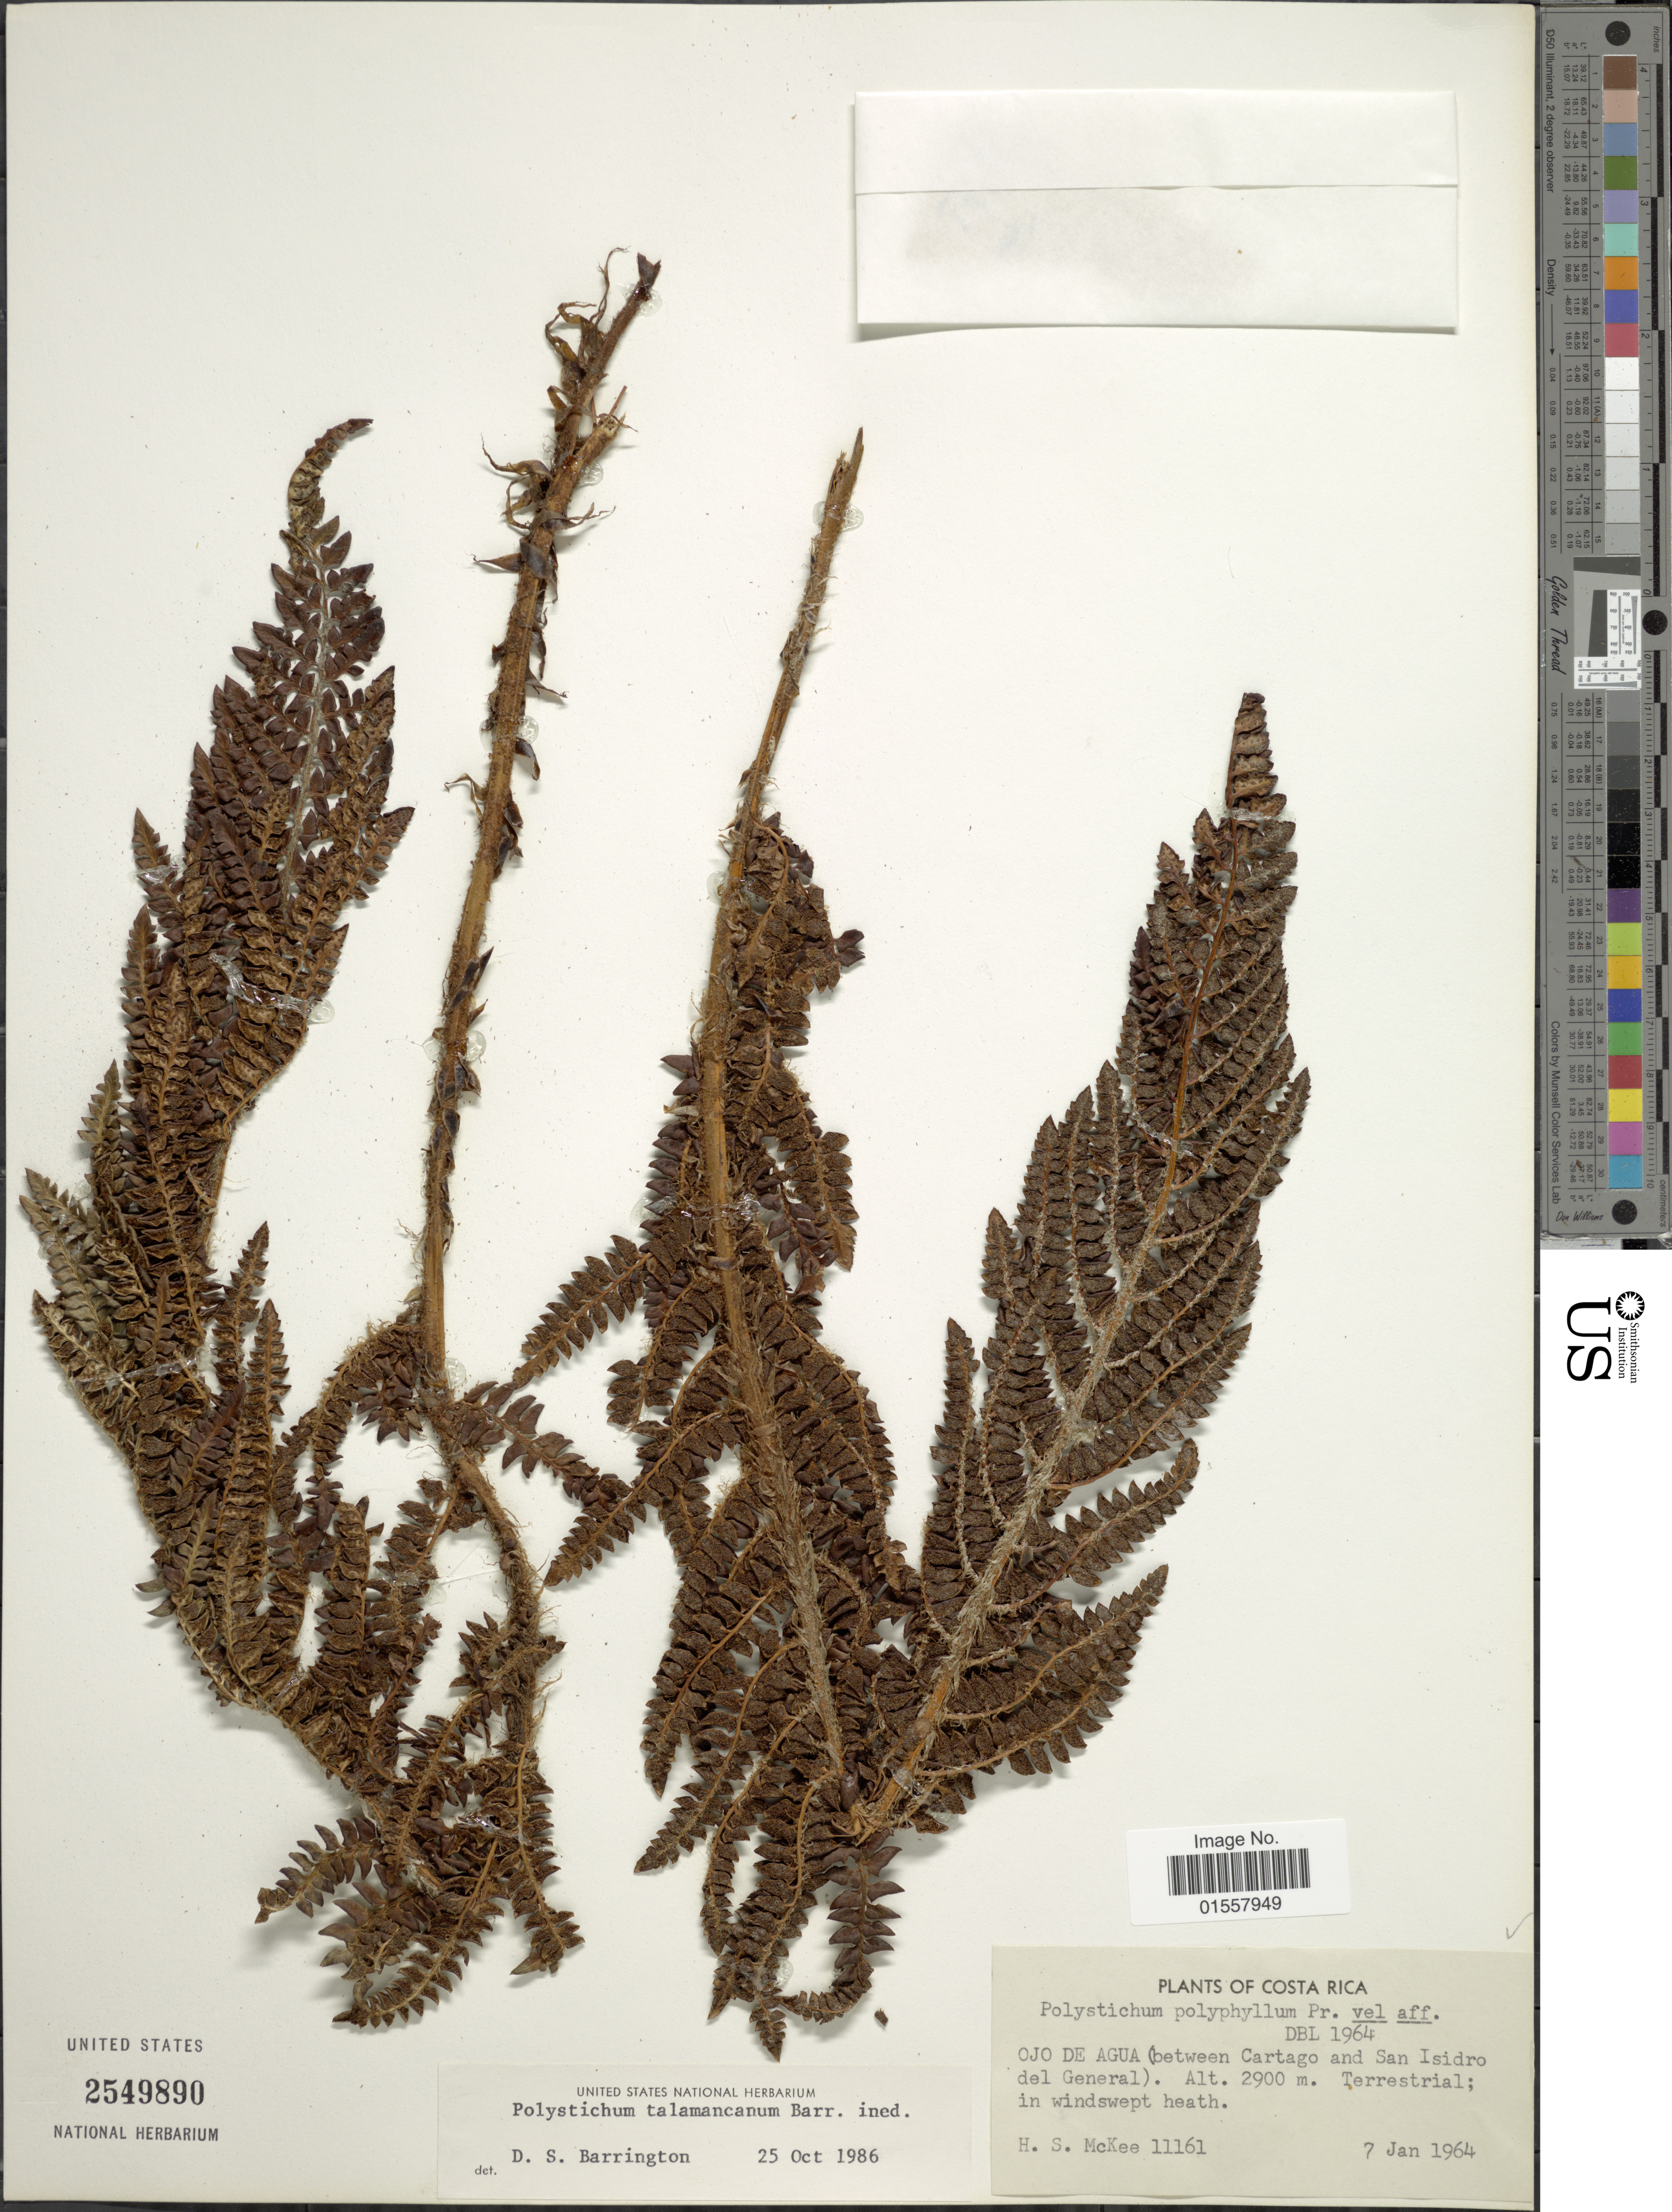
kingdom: Plantae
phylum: Tracheophyta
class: Polypodiopsida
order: Polypodiales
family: Dryopteridaceae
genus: Polystichum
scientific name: Polystichum talamancanum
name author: Barrington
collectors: H. S. McKee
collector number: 11161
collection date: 1964-01-07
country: Costa Rica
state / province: Cartago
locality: Ojo de Agua (between Cartago and San Isidro del General)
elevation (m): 2900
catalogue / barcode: US 2549890